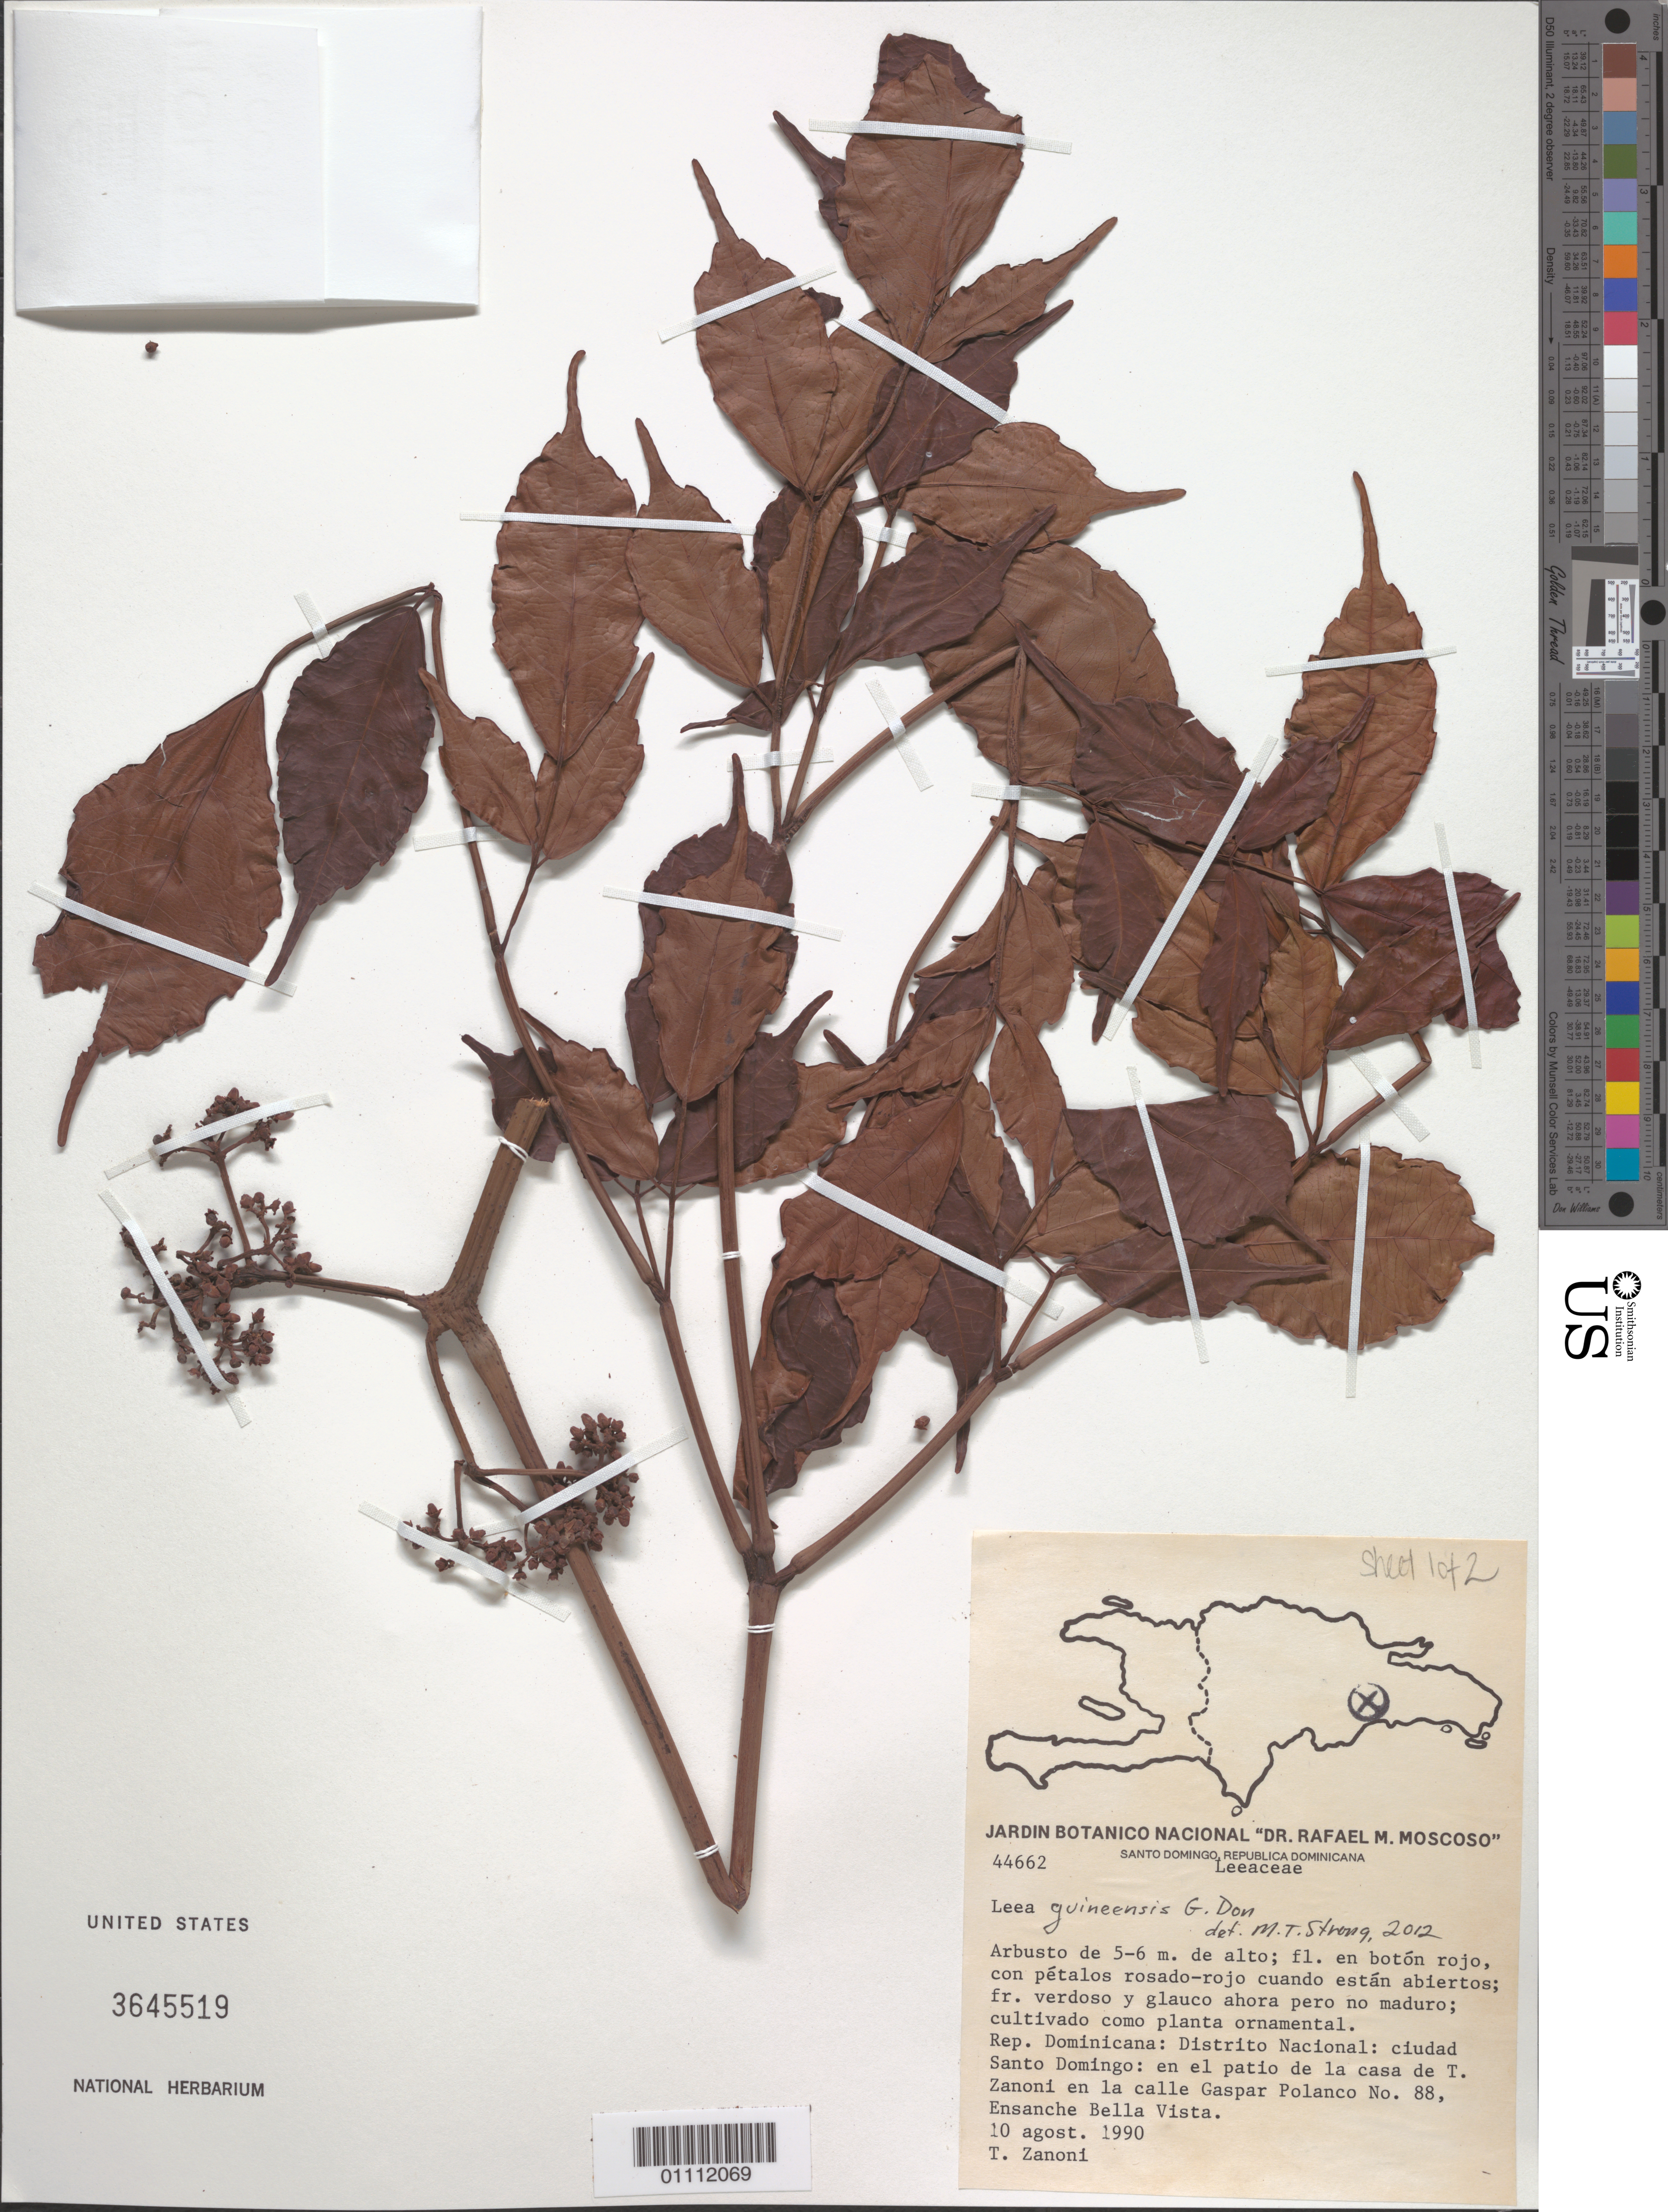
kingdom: Plantae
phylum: Tracheophyta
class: Magnoliopsida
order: Vitales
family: Vitaceae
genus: Leea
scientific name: Leea guineensis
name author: G. Don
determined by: Strong, M. T., (US), Smithsonian Institution - National Museum of Natural History (UNITED STATES)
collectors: T. A. Zanoni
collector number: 44662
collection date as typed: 10 Aug 1990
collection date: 1990-08-10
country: Dominican Republic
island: Hispaniola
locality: Ciudad Santo Domingo, en el patio de la casa de T. Zanoni en la calle Gaspar Polanco No. 88, Ensanche Bella Vista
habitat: Cultivado como planta ornamental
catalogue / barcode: US 3645519